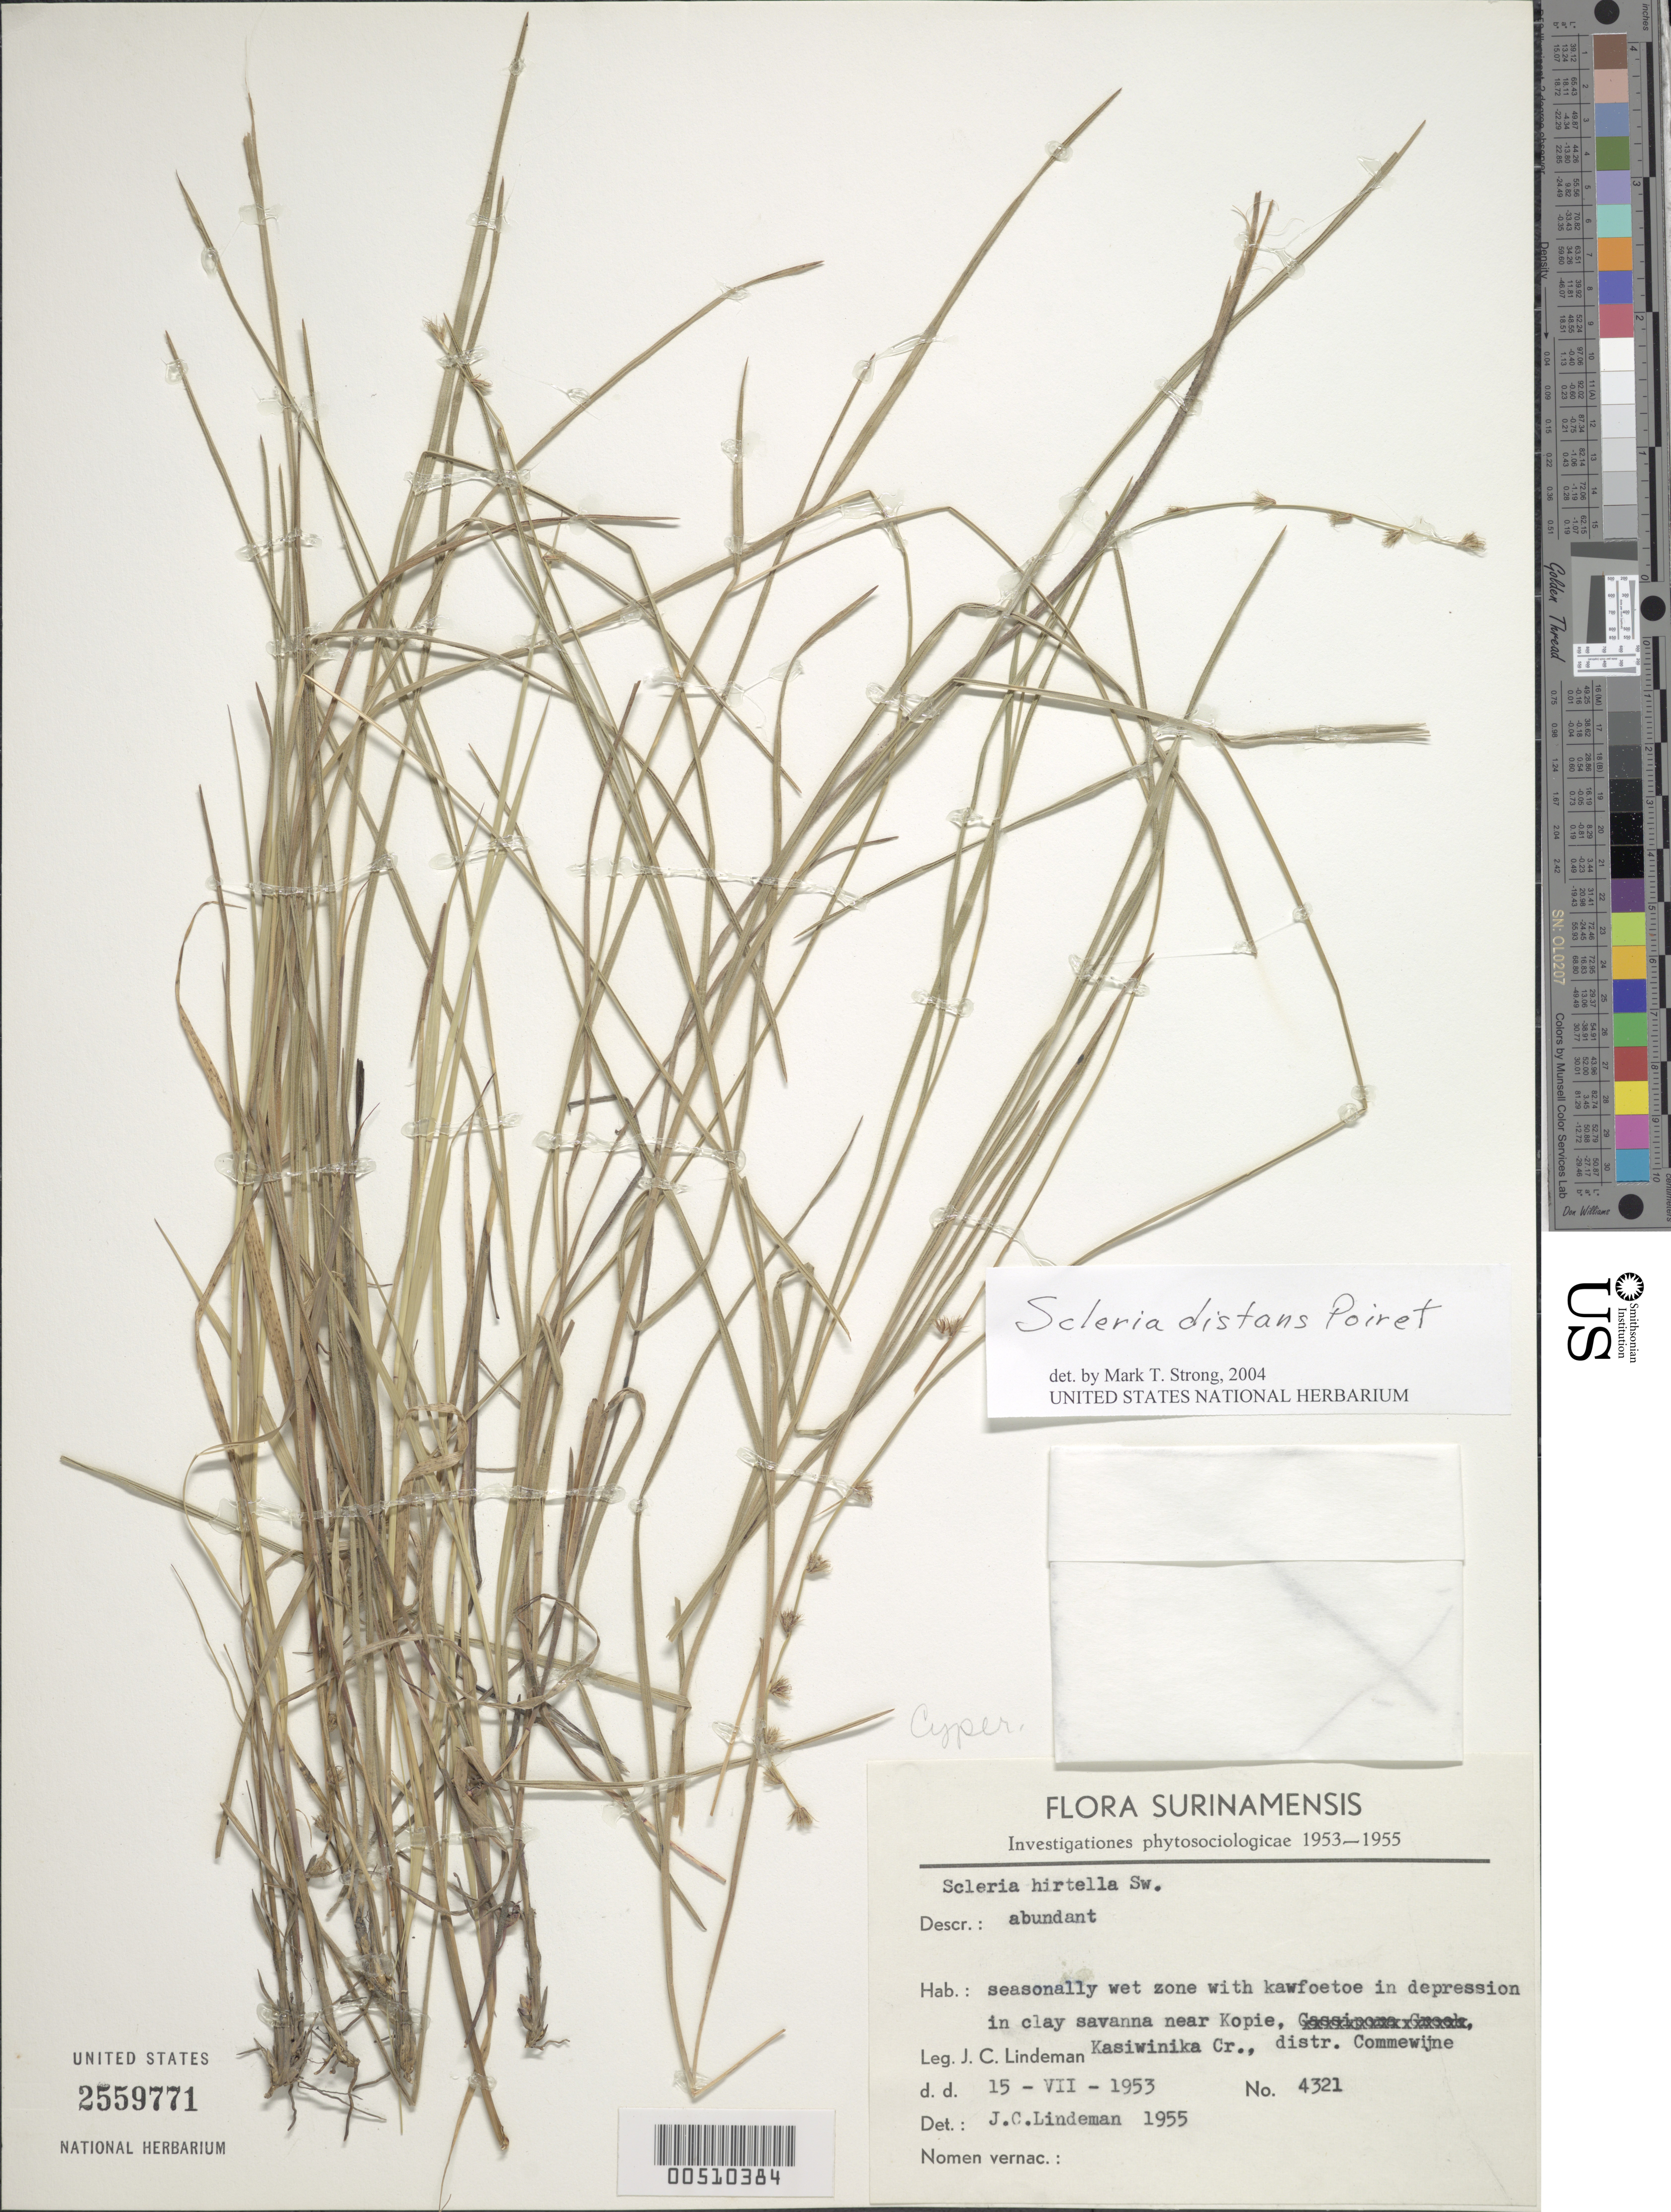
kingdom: Plantae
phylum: Tracheophyta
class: Liliopsida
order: Poales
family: Cyperaceae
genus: Scleria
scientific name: Scleria distans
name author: Poir.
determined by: Strong, Mark T., (BOT), Smithsonian Institution - National Museum of Natural History (UNITED STATES)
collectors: J. C. Lindeman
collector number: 4321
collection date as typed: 15 Jul 1953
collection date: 1953-07-15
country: Suriname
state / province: Commewijne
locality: Kasiwinika Creek near Kopie.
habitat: seasonally wet zone with kawfoetoe in depression in clay savanna.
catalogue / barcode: US 2559771